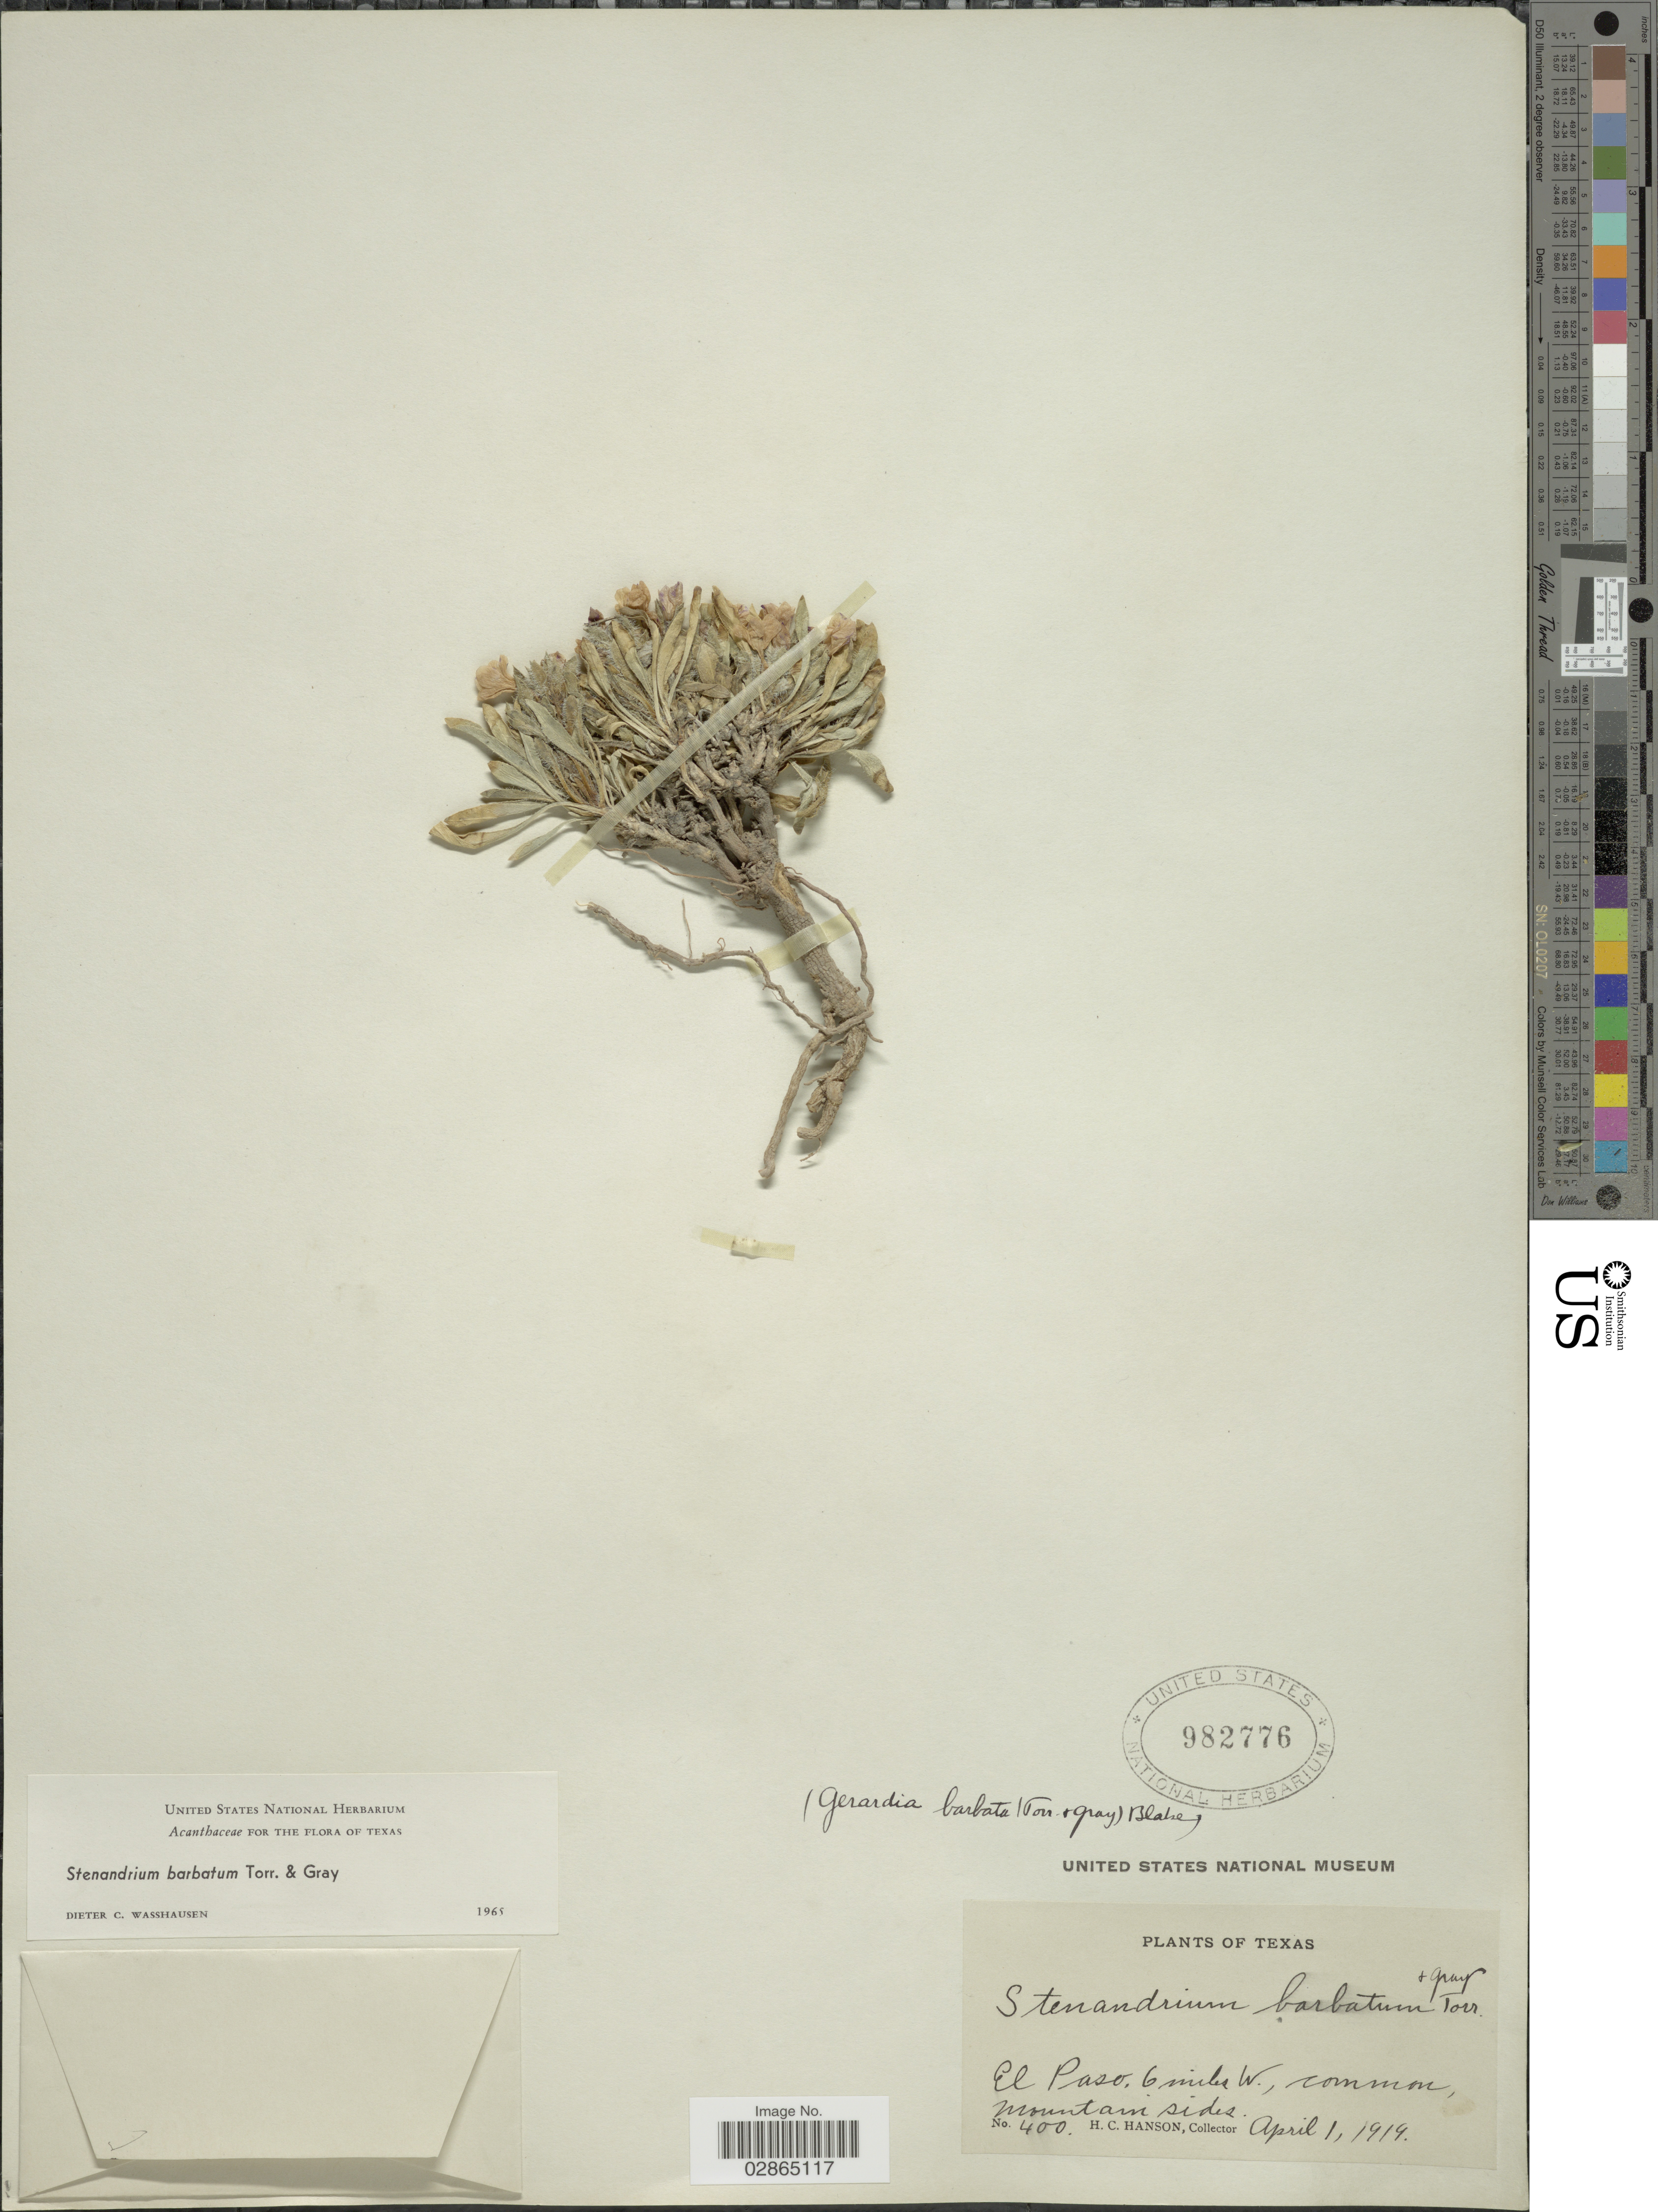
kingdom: Plantae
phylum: Tracheophyta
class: Magnoliopsida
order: Lamiales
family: Acanthaceae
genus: Stenandrium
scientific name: Stenandrium barbatum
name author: Torr. & A. Gray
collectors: H. Hanson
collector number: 400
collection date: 1919-04-01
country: United States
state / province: Texas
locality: El Paso, 6 mile W.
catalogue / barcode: US 982776